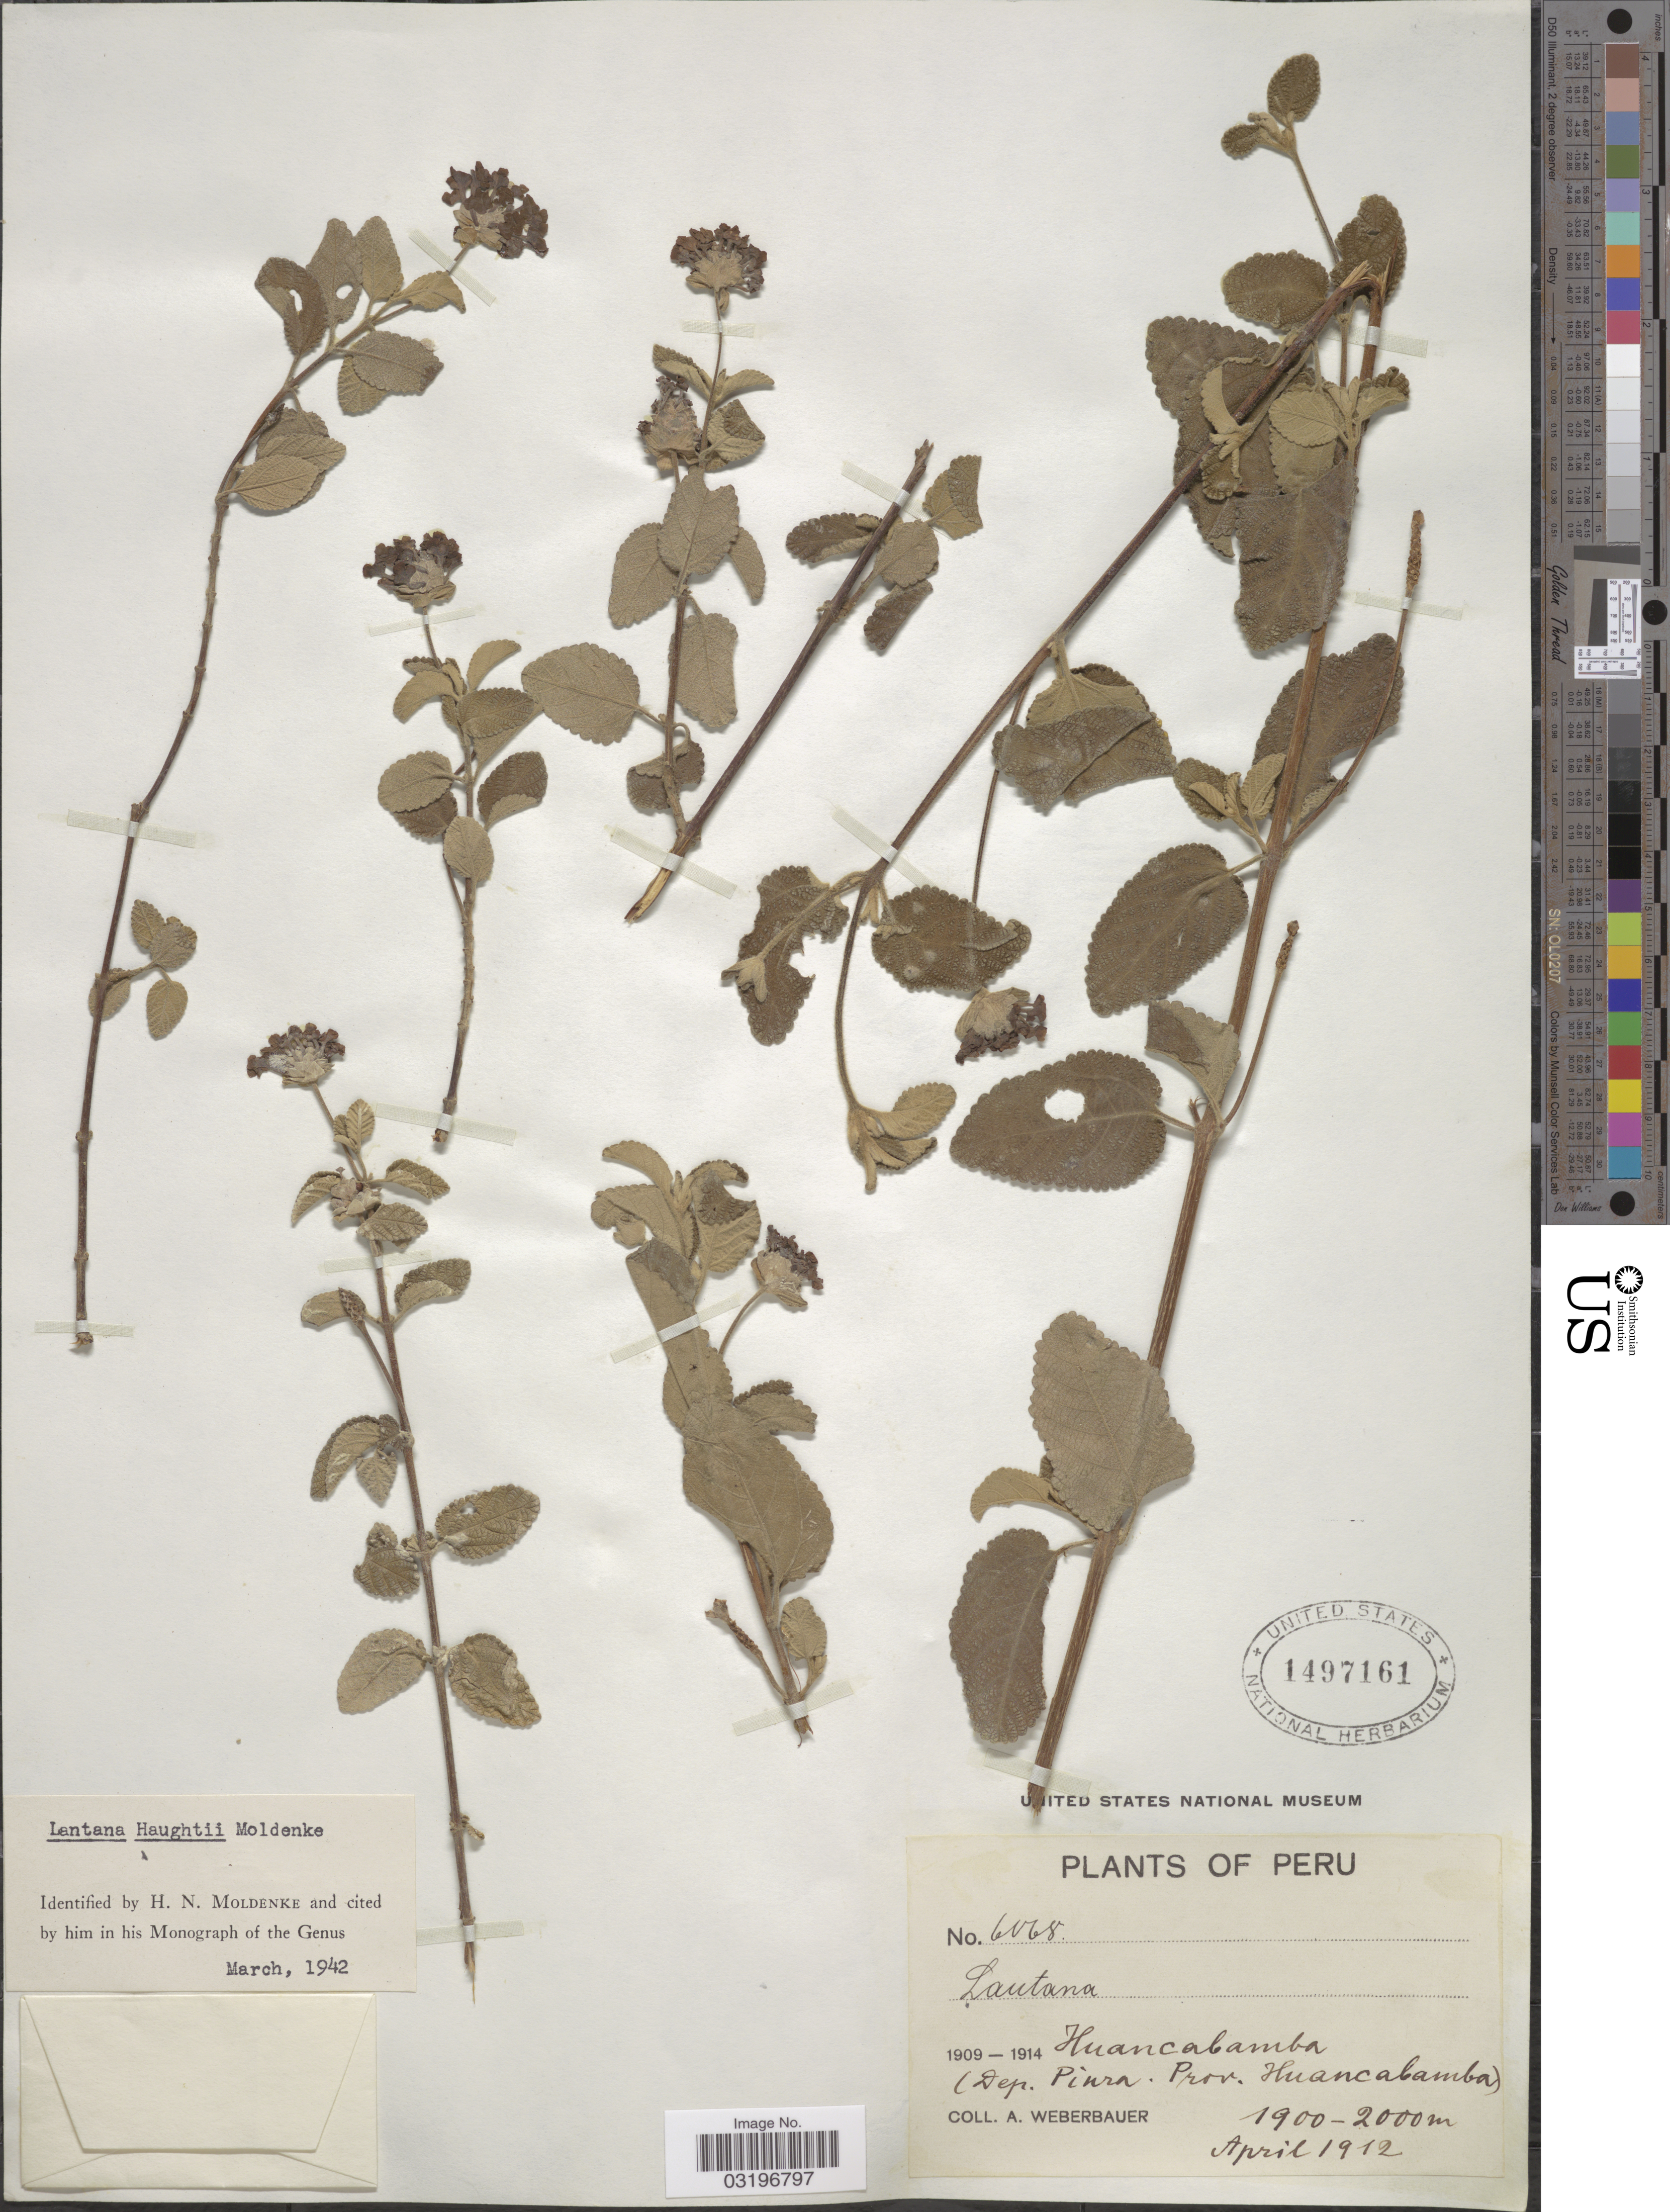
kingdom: Plantae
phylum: Tracheophyta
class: Magnoliopsida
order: Lamiales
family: Verbenaceae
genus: Lantana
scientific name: Lantana haughtii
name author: Moldenke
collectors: A. Weberbauer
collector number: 6068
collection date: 1912-04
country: Peru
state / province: Piura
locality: Huancabamba (Dep. Piura).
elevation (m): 1900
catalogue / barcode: US 1497161